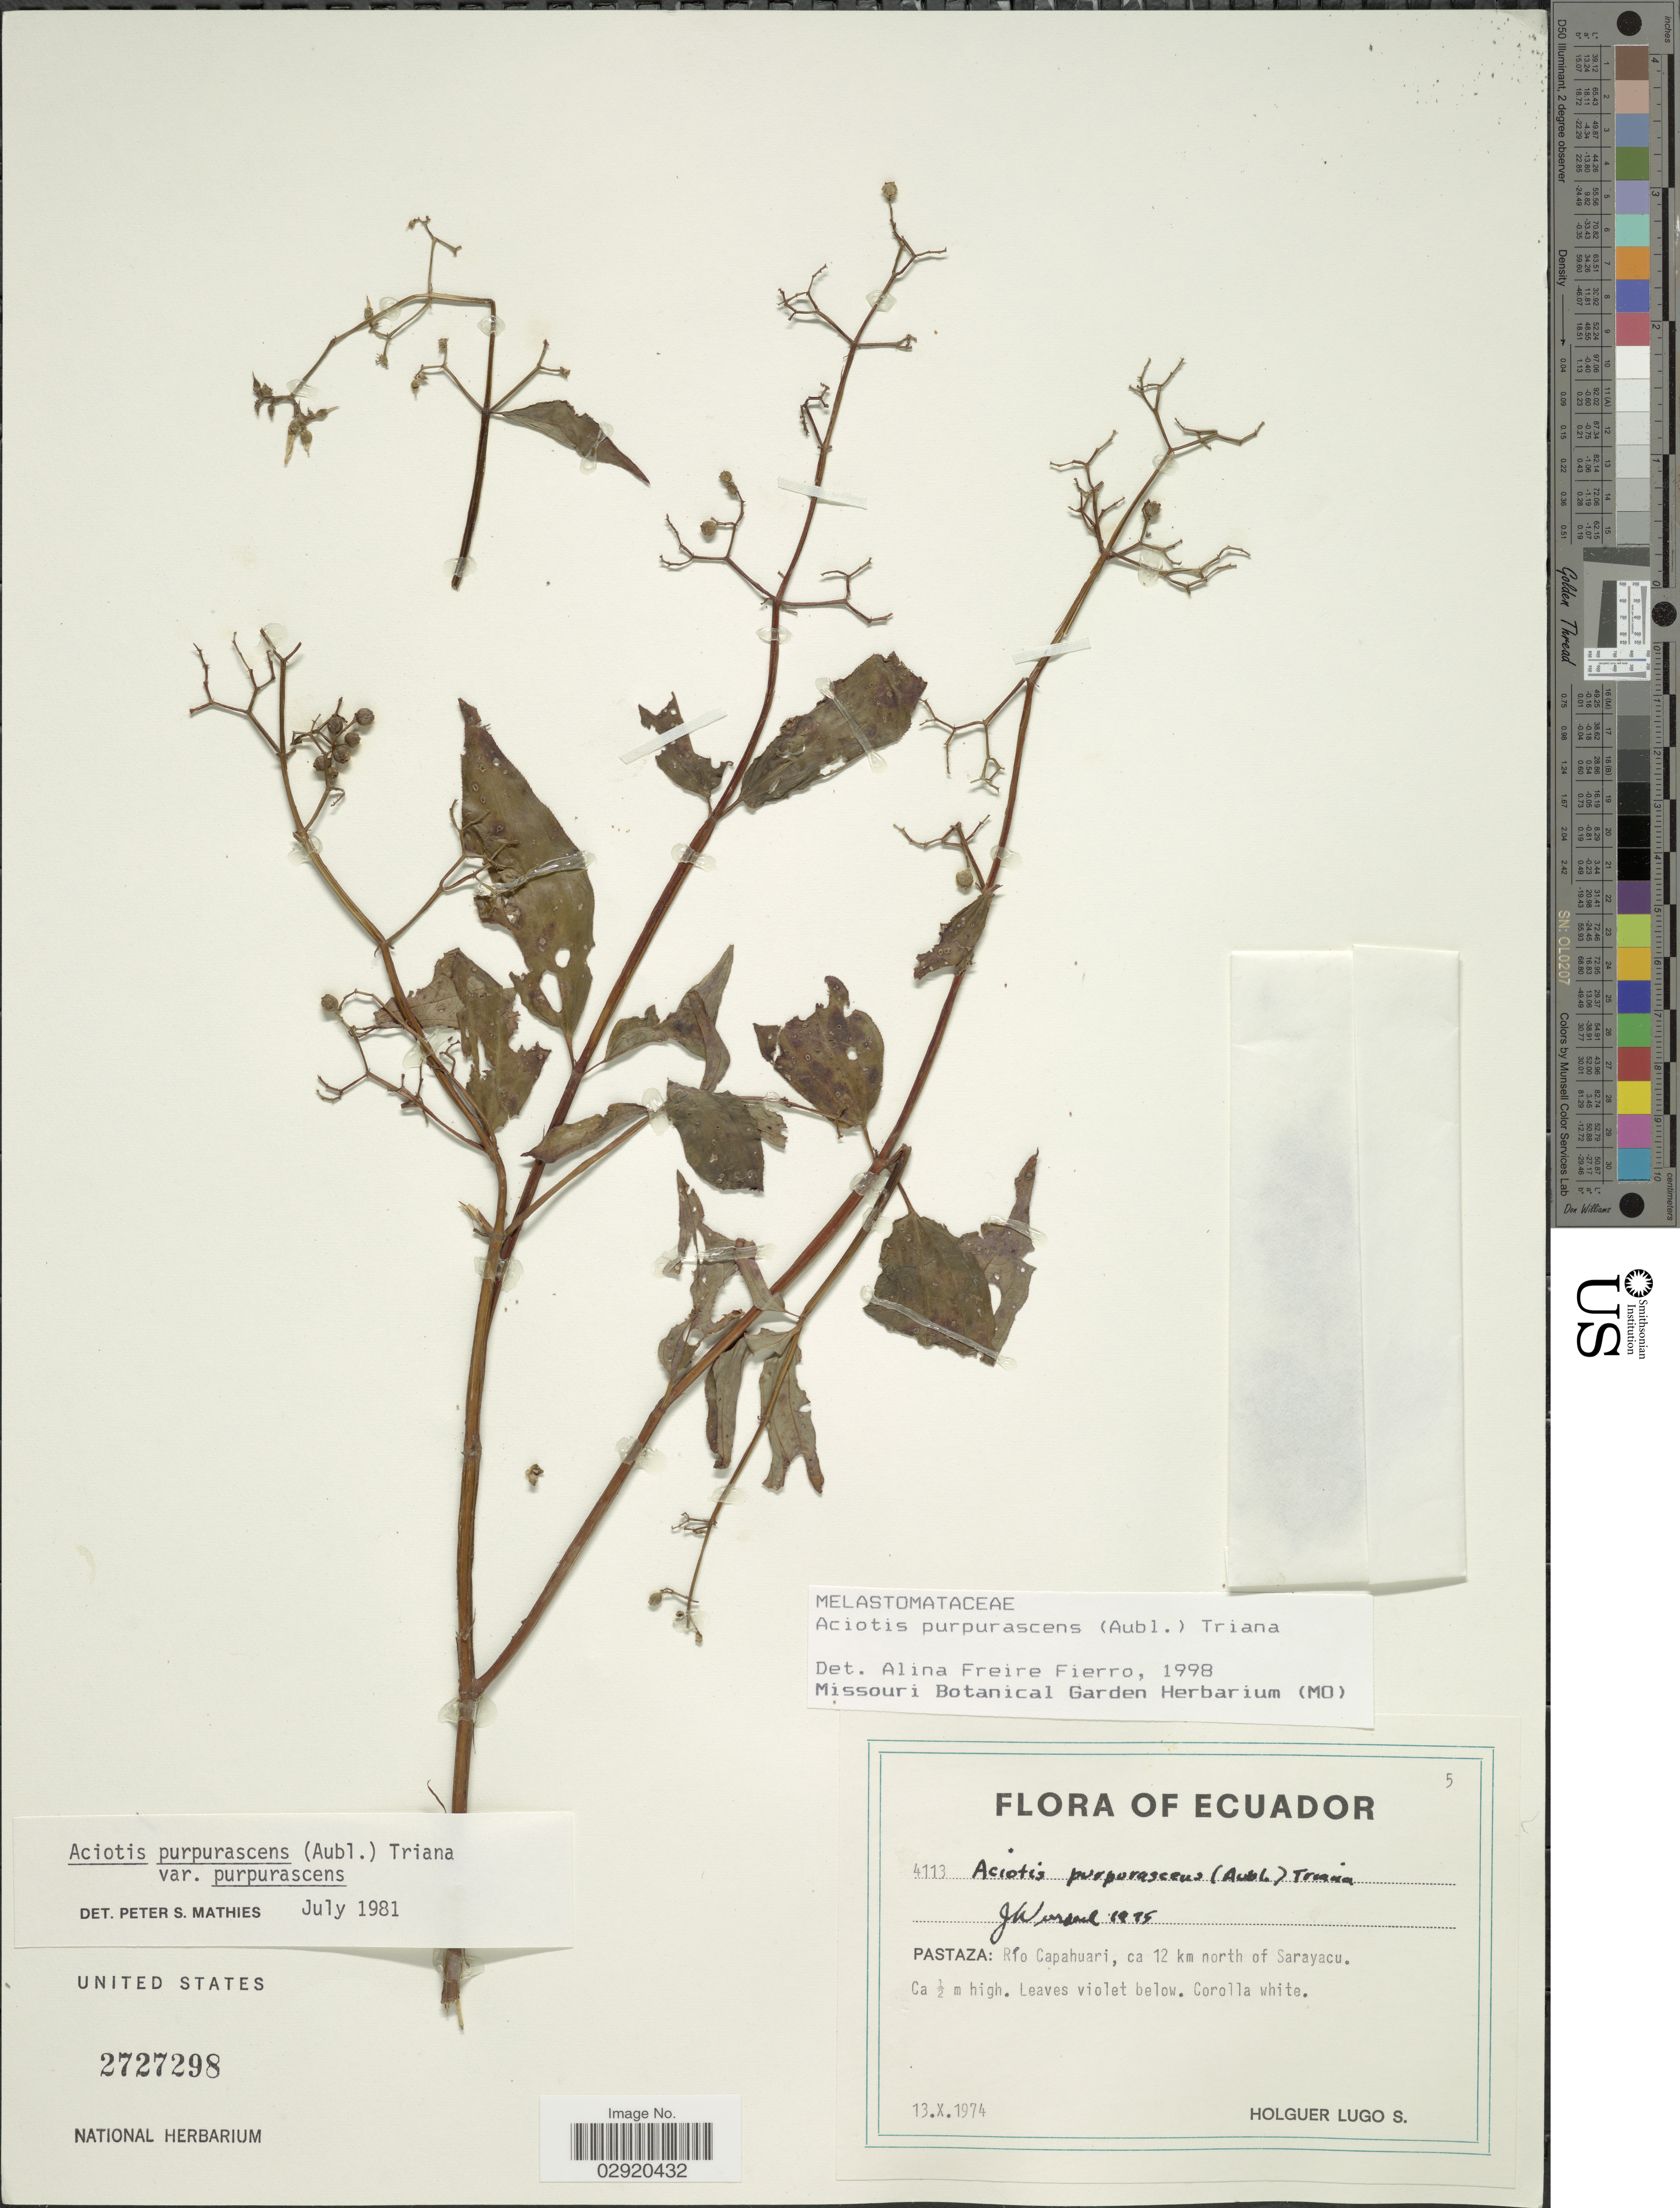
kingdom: Plantae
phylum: Tracheophyta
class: Magnoliopsida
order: Myrtales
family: Melastomataceae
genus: Aciotis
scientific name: Aciotis purpurascens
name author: (Aubl.) Triana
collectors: H. Lugo S.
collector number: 4113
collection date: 1974-10-13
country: Ecuador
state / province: Pastaza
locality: Pastaza: Río Capahuari, ca 12 km north of Sarayacu.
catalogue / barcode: US 2727298